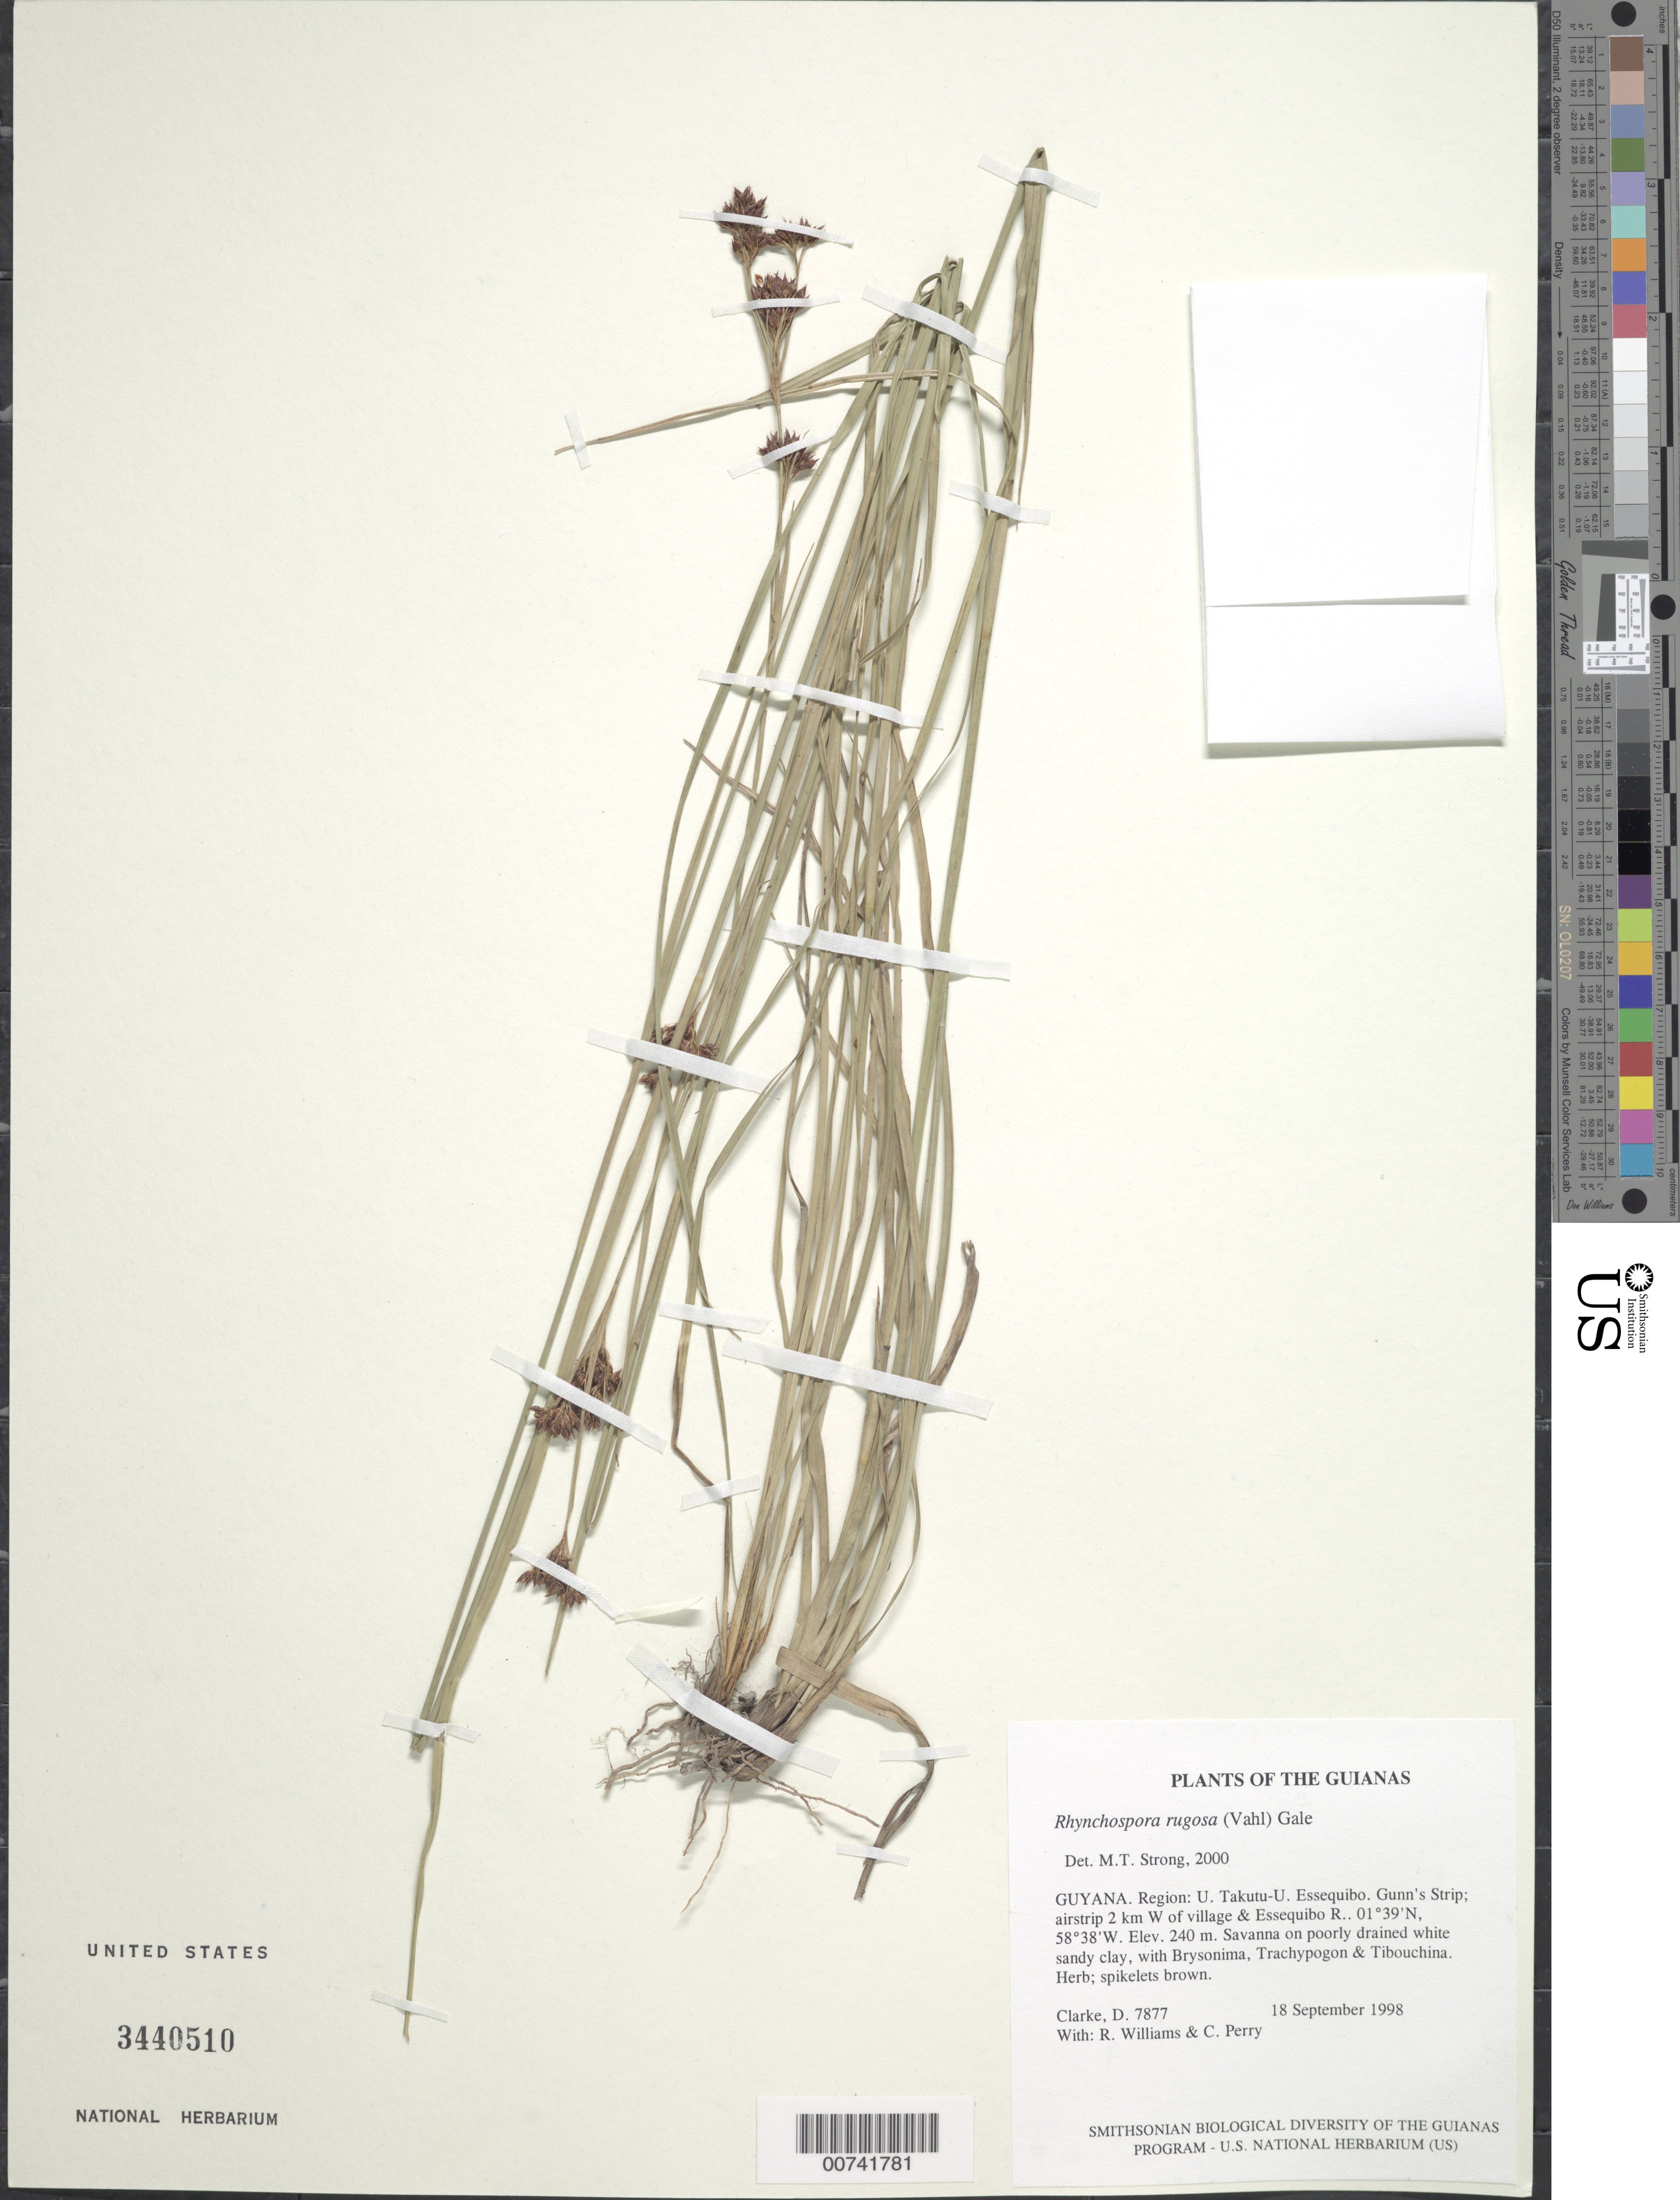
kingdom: Plantae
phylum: Tracheophyta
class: Liliopsida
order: Poales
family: Cyperaceae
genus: Rhynchospora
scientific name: Rhynchospora rugosa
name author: (Vahl) Gale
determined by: Strong, M. T., (US), Smithsonian Institution - National Museum of Natural History (UNITED STATES)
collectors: H. D. Clarke, R. Williams & C. Perry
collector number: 7877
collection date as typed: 18 September 1998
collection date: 1998-09-18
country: Guyana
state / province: U. Takutu-U. Essequibo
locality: Gunn's Strip; airstrip 2 km W of village & Essequibo R.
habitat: Savanna on poorly drained white sandy clay, with Brysonima, Trachypogon & Tibouchina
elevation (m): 240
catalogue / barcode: US 3440510